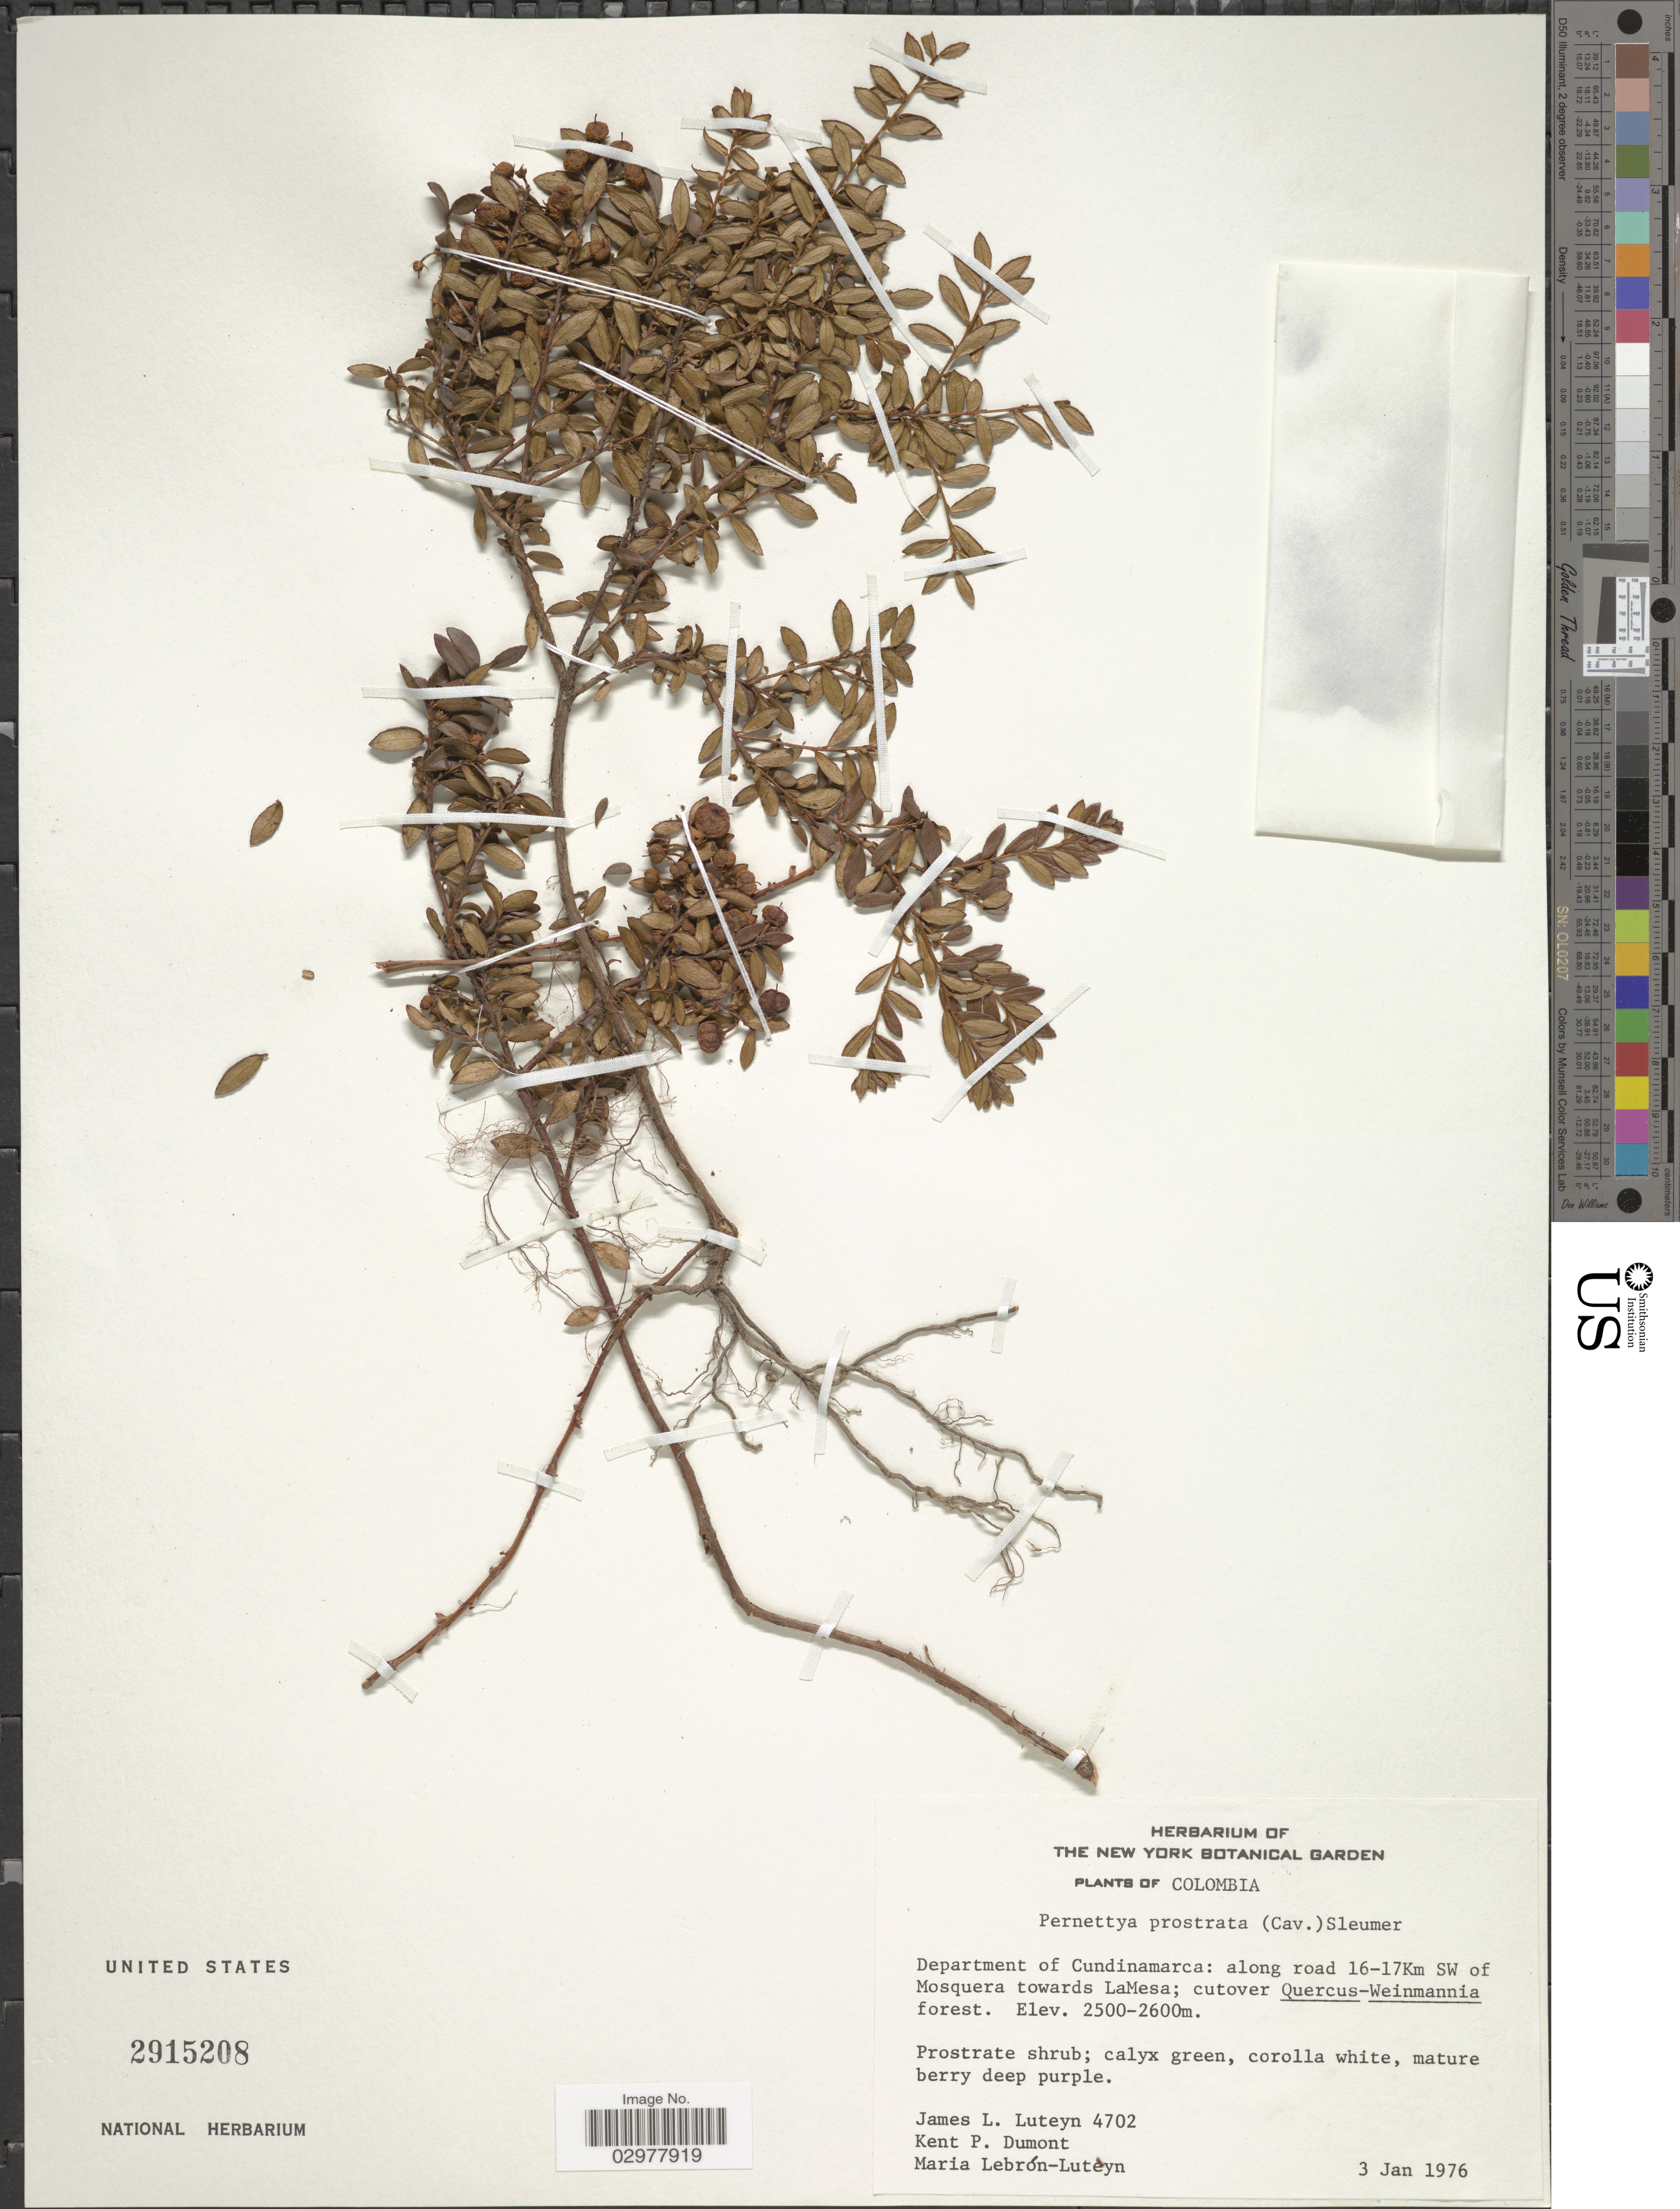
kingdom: Plantae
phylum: Tracheophyta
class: Magnoliopsida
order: Ericales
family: Ericaceae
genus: Pernettya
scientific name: Pernettya prostrata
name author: (Cav.) DC.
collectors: J. L. Luteyn, K. P. Dumont & M. L. Lebrón-Luteyn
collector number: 4702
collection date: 1976-01-03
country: Colombia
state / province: Cundinamarca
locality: Department of Cundinamarca: along road 16-17Km SW of Mosquera towards LaMesa.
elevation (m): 2500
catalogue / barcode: US 2915208